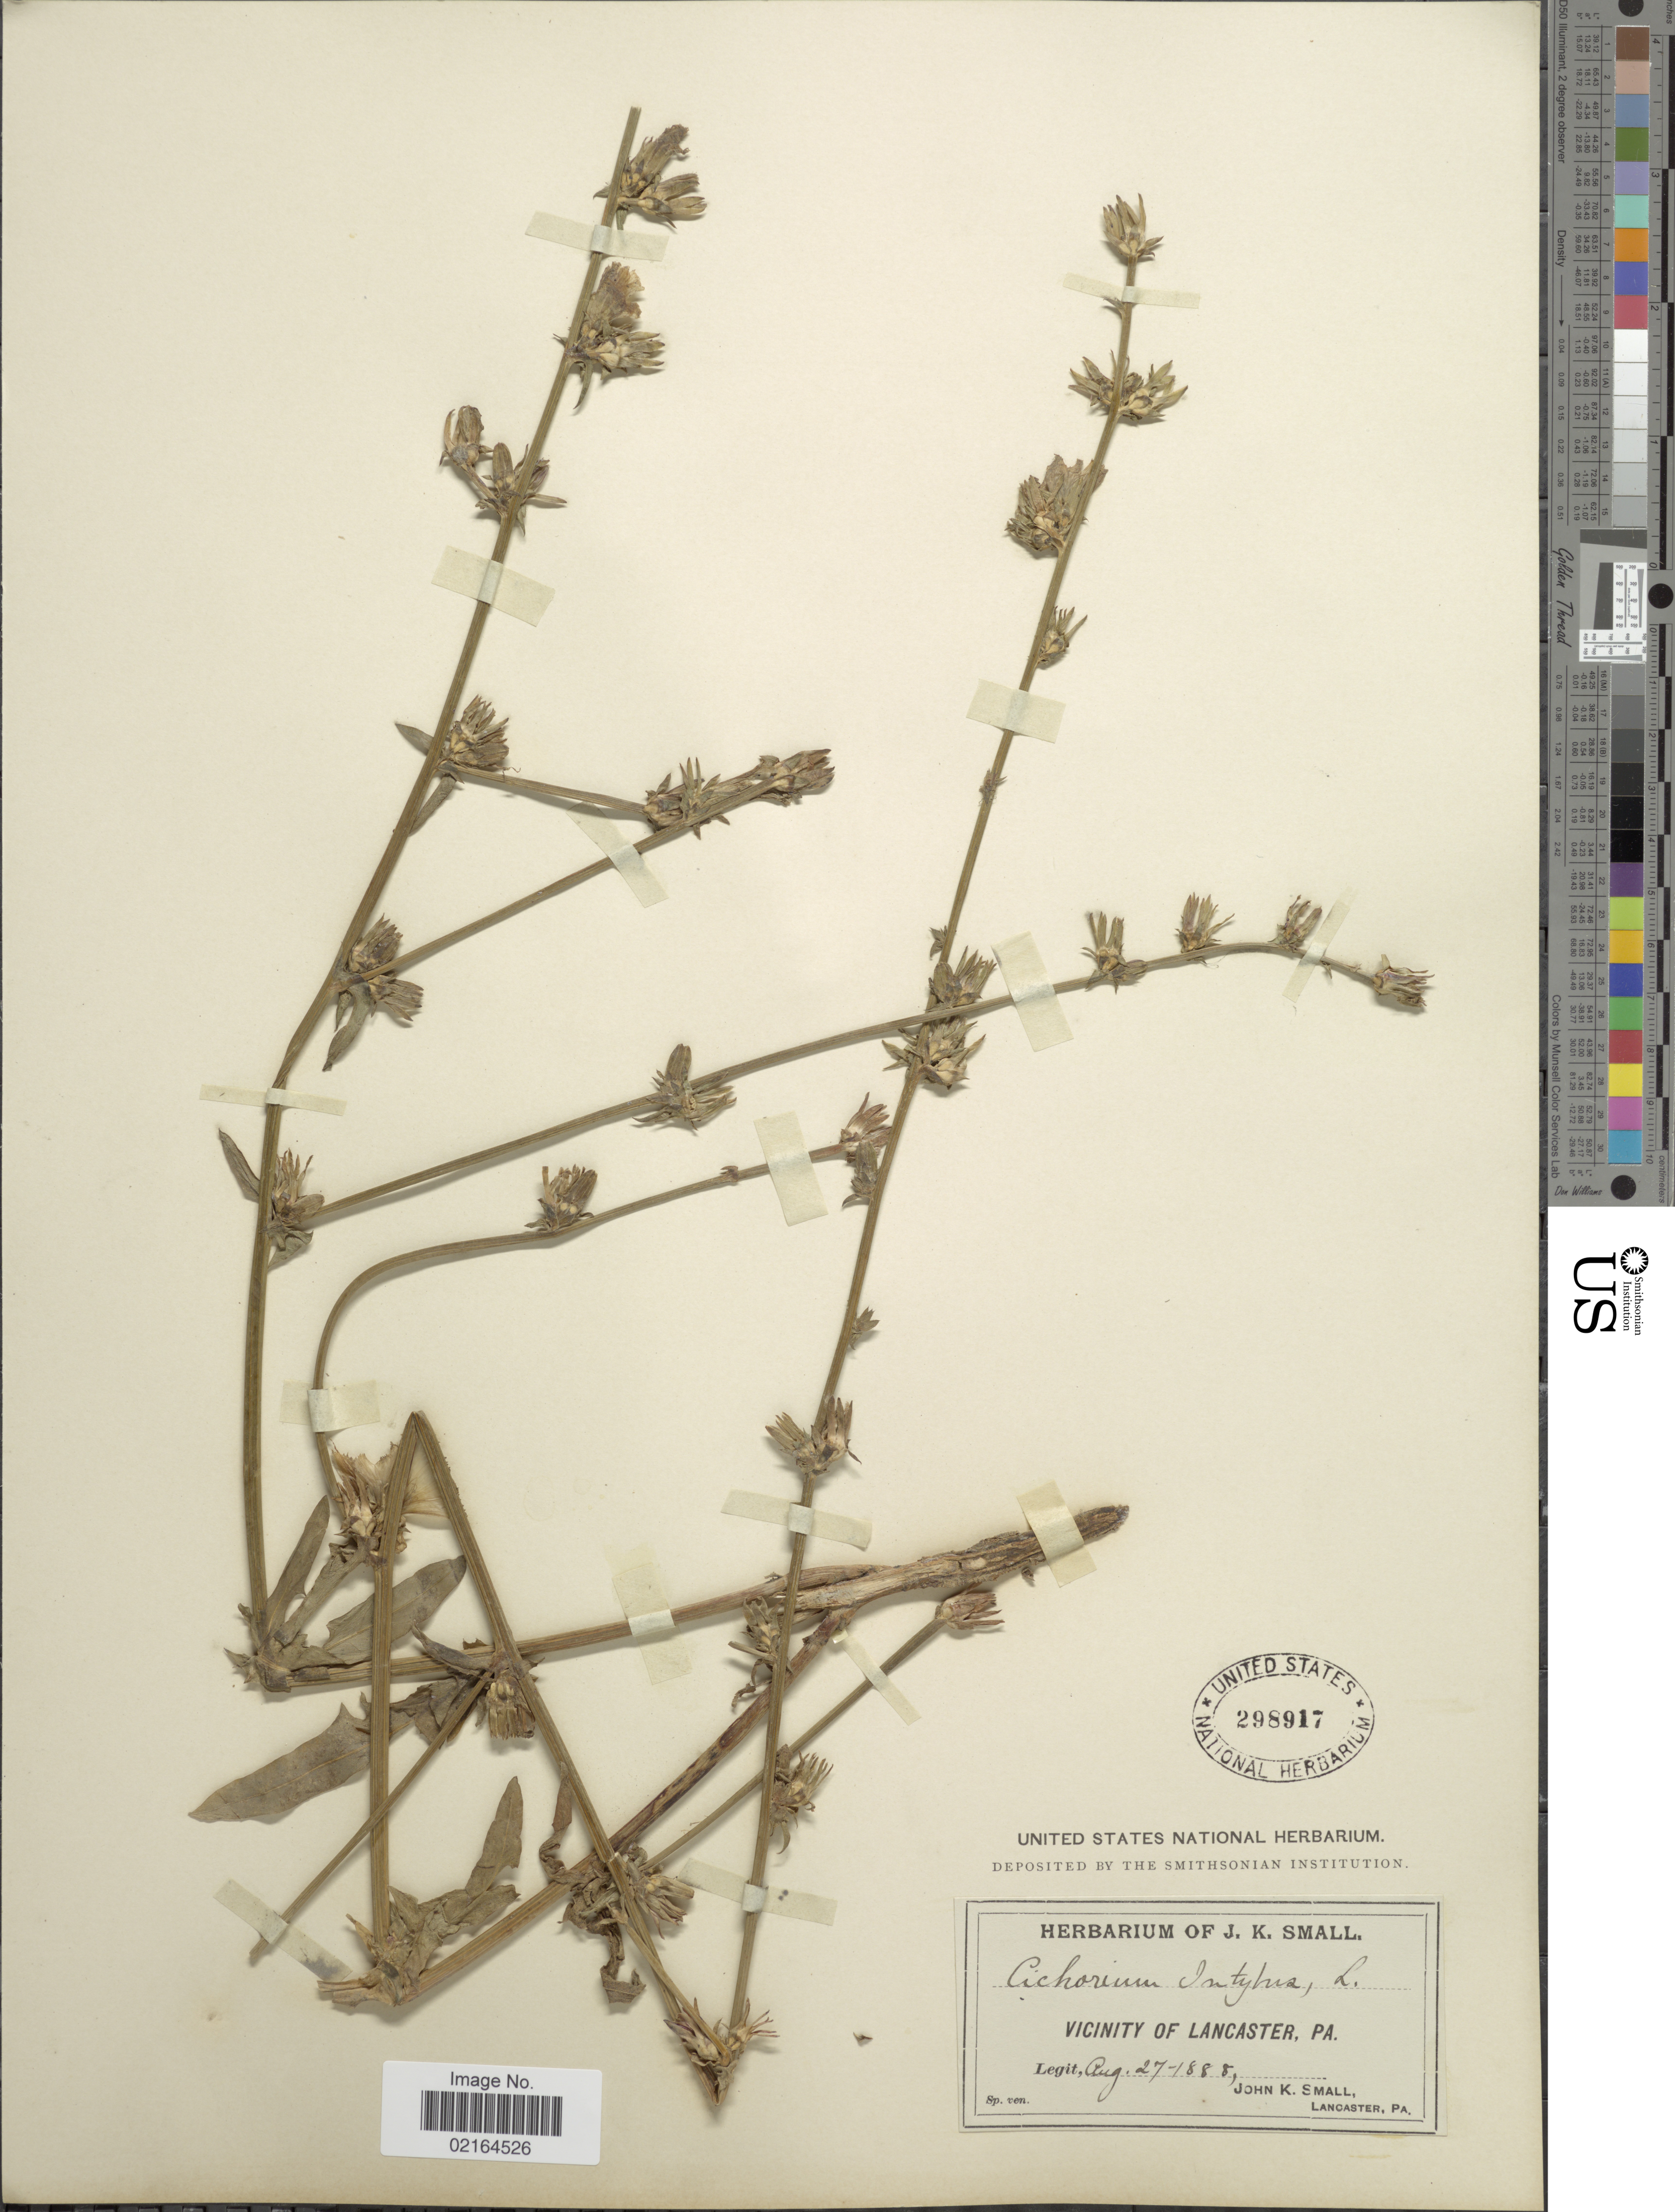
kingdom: Plantae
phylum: Tracheophyta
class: Magnoliopsida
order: Asterales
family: Asteraceae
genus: Cichorium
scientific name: Cichorium intybus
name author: L.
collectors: J. K. Small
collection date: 1888-08-27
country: United States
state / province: Pennsylvania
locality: Vicinity of Lancaster, PA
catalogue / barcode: US 298917